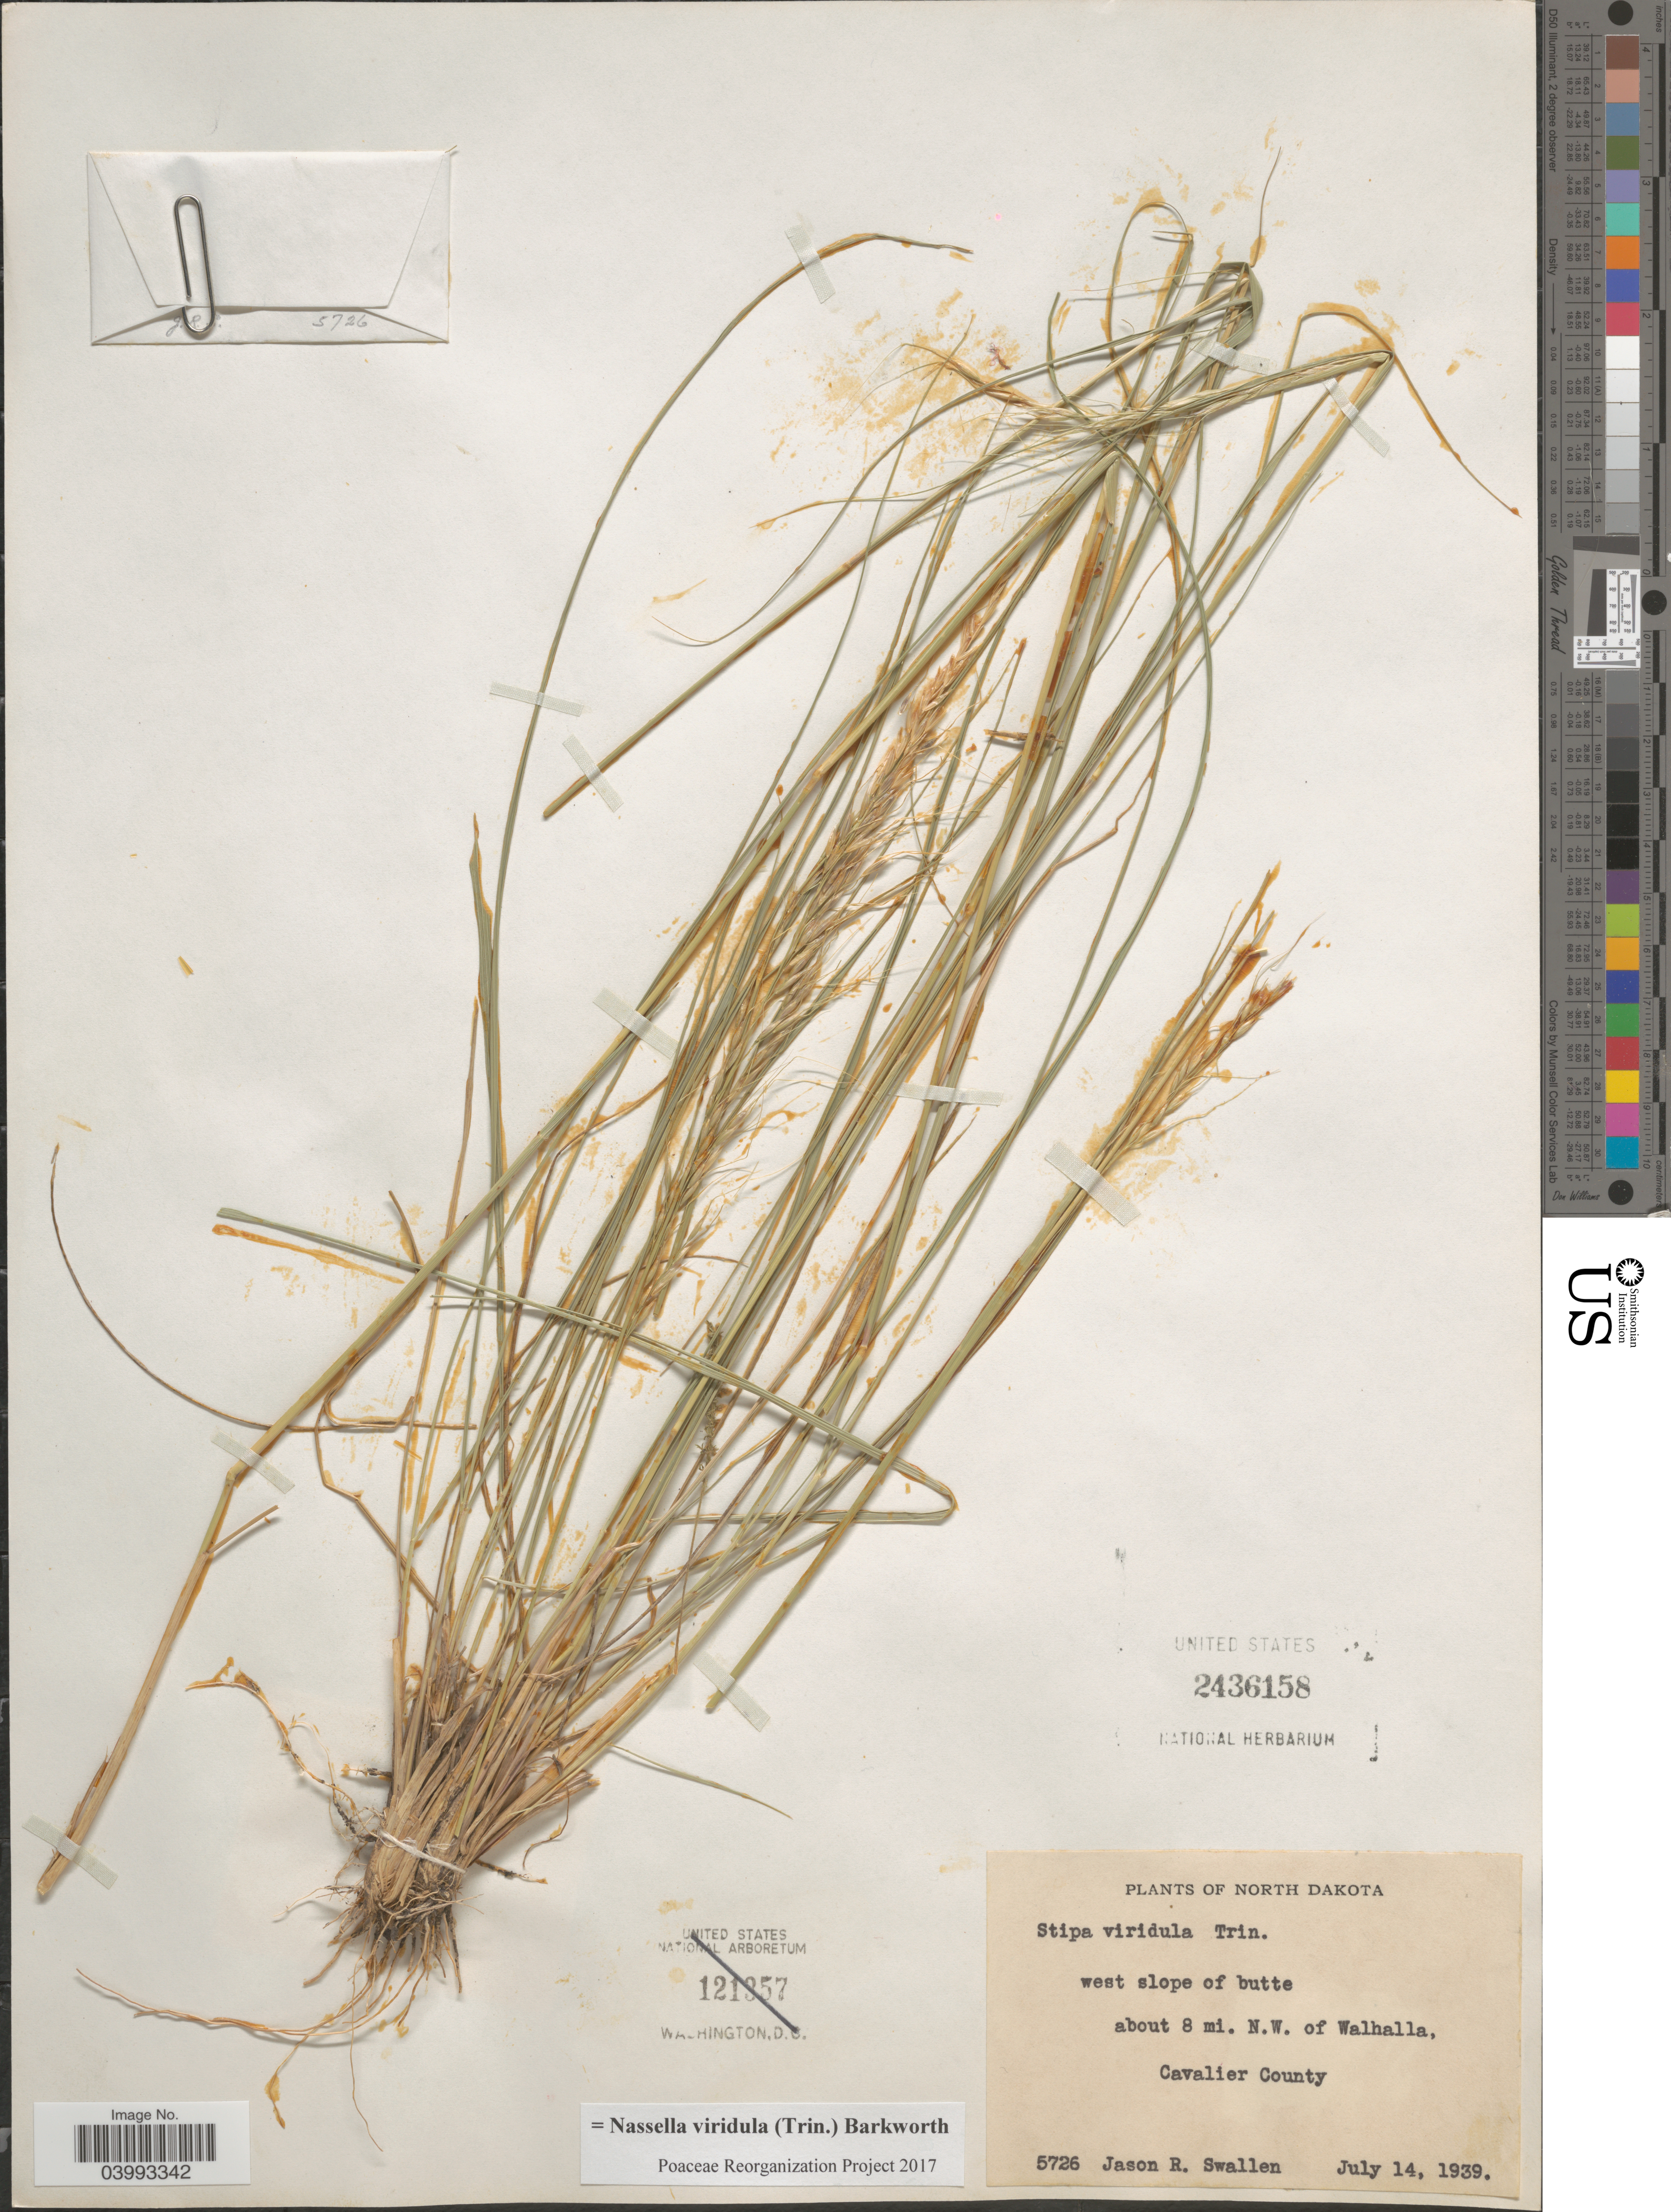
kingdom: Plantae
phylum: Tracheophyta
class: Liliopsida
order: Poales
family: Poaceae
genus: Nassella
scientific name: Nassella viridula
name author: (Trin.) Barkworth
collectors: J. R. Swallen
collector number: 5726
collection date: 1939-07-14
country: United States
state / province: North Dakota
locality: West slope of butte about 8 mi. N.W. of Walhalla, Cavalier County.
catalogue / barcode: US 2436158